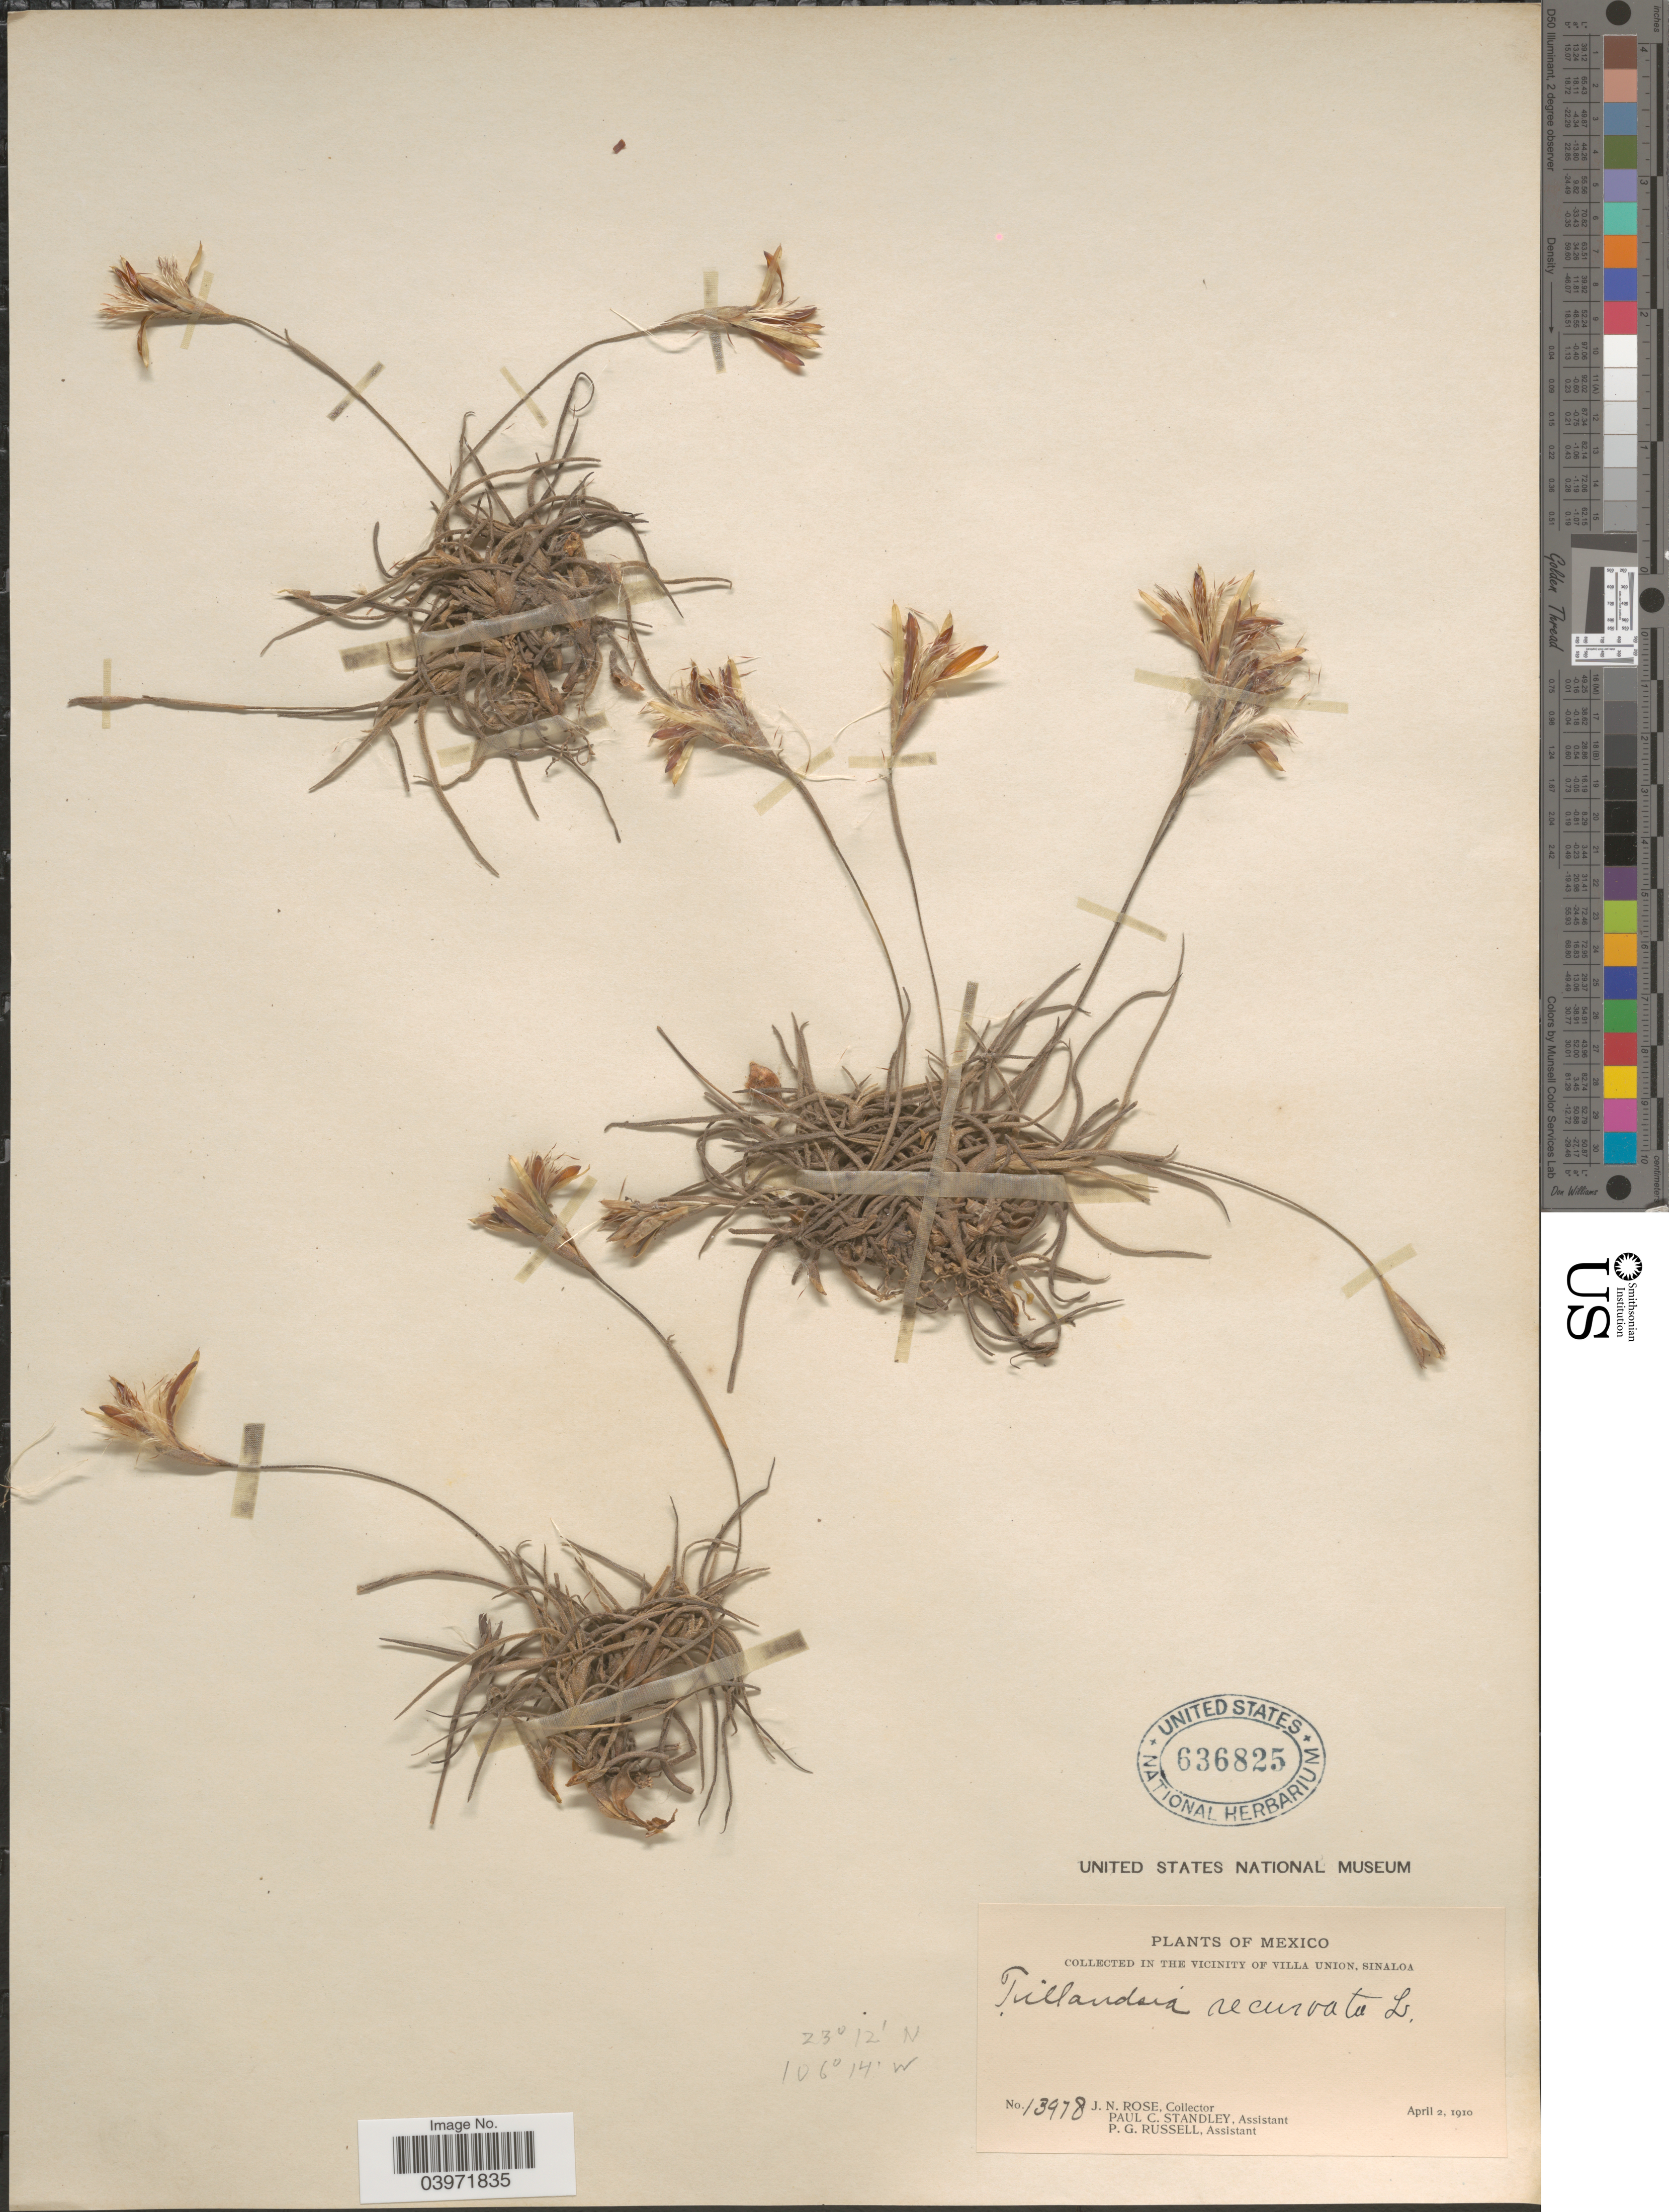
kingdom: Plantae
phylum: Tracheophyta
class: Liliopsida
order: Poales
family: Bromeliaceae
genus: Tillandsia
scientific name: Tillandsia recurvata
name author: L.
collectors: J. N. Rose, P. C. Standley & P. G. Russell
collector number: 13978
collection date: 1910-04-02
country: Mexico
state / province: Sinaloa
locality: In the vicinity of Villa Union.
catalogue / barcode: US 636825